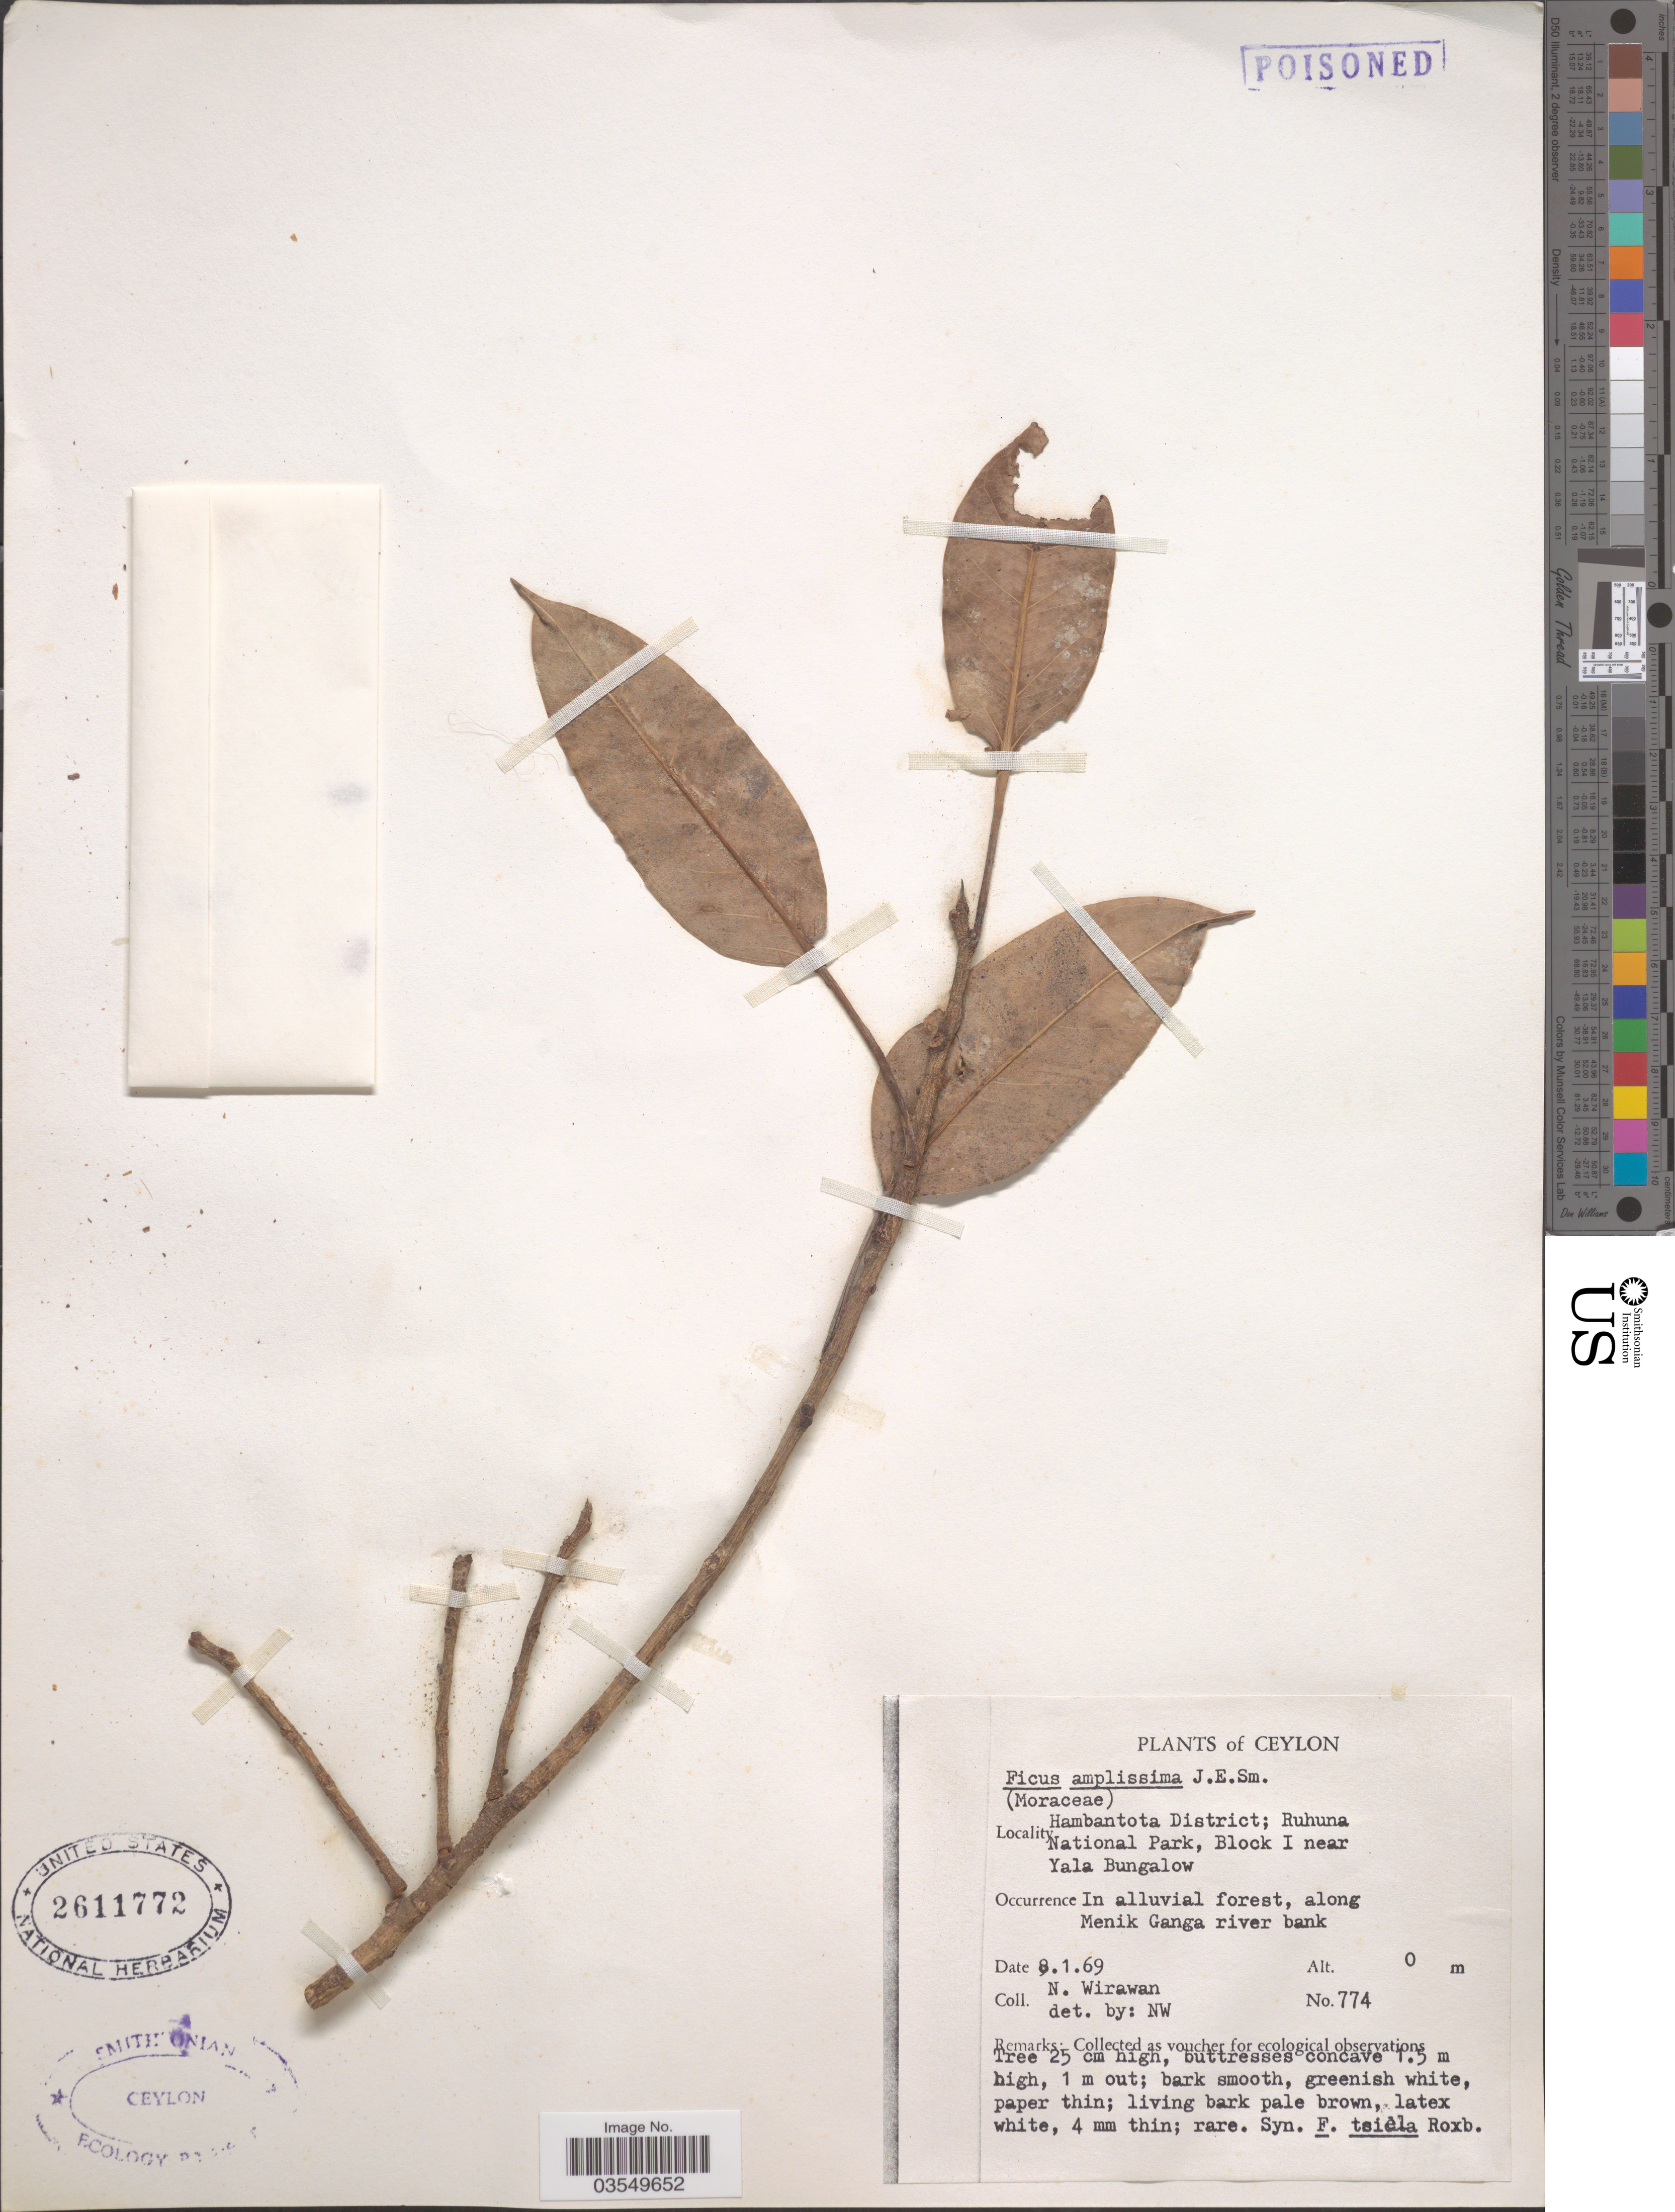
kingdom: Plantae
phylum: Tracheophyta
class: Magnoliopsida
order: Rosales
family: Moraceae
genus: Ficus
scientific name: Ficus amplissima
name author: Sm.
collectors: N. Wirawan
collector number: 774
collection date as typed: Transcribed d/m/y: 8/1/69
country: Sri Lanka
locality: Ceylon. Hambantota District; Ruhuna National Park, Block I near Yala Bungalow. Along Menik Ganga river bank.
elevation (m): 0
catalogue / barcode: US 2611772